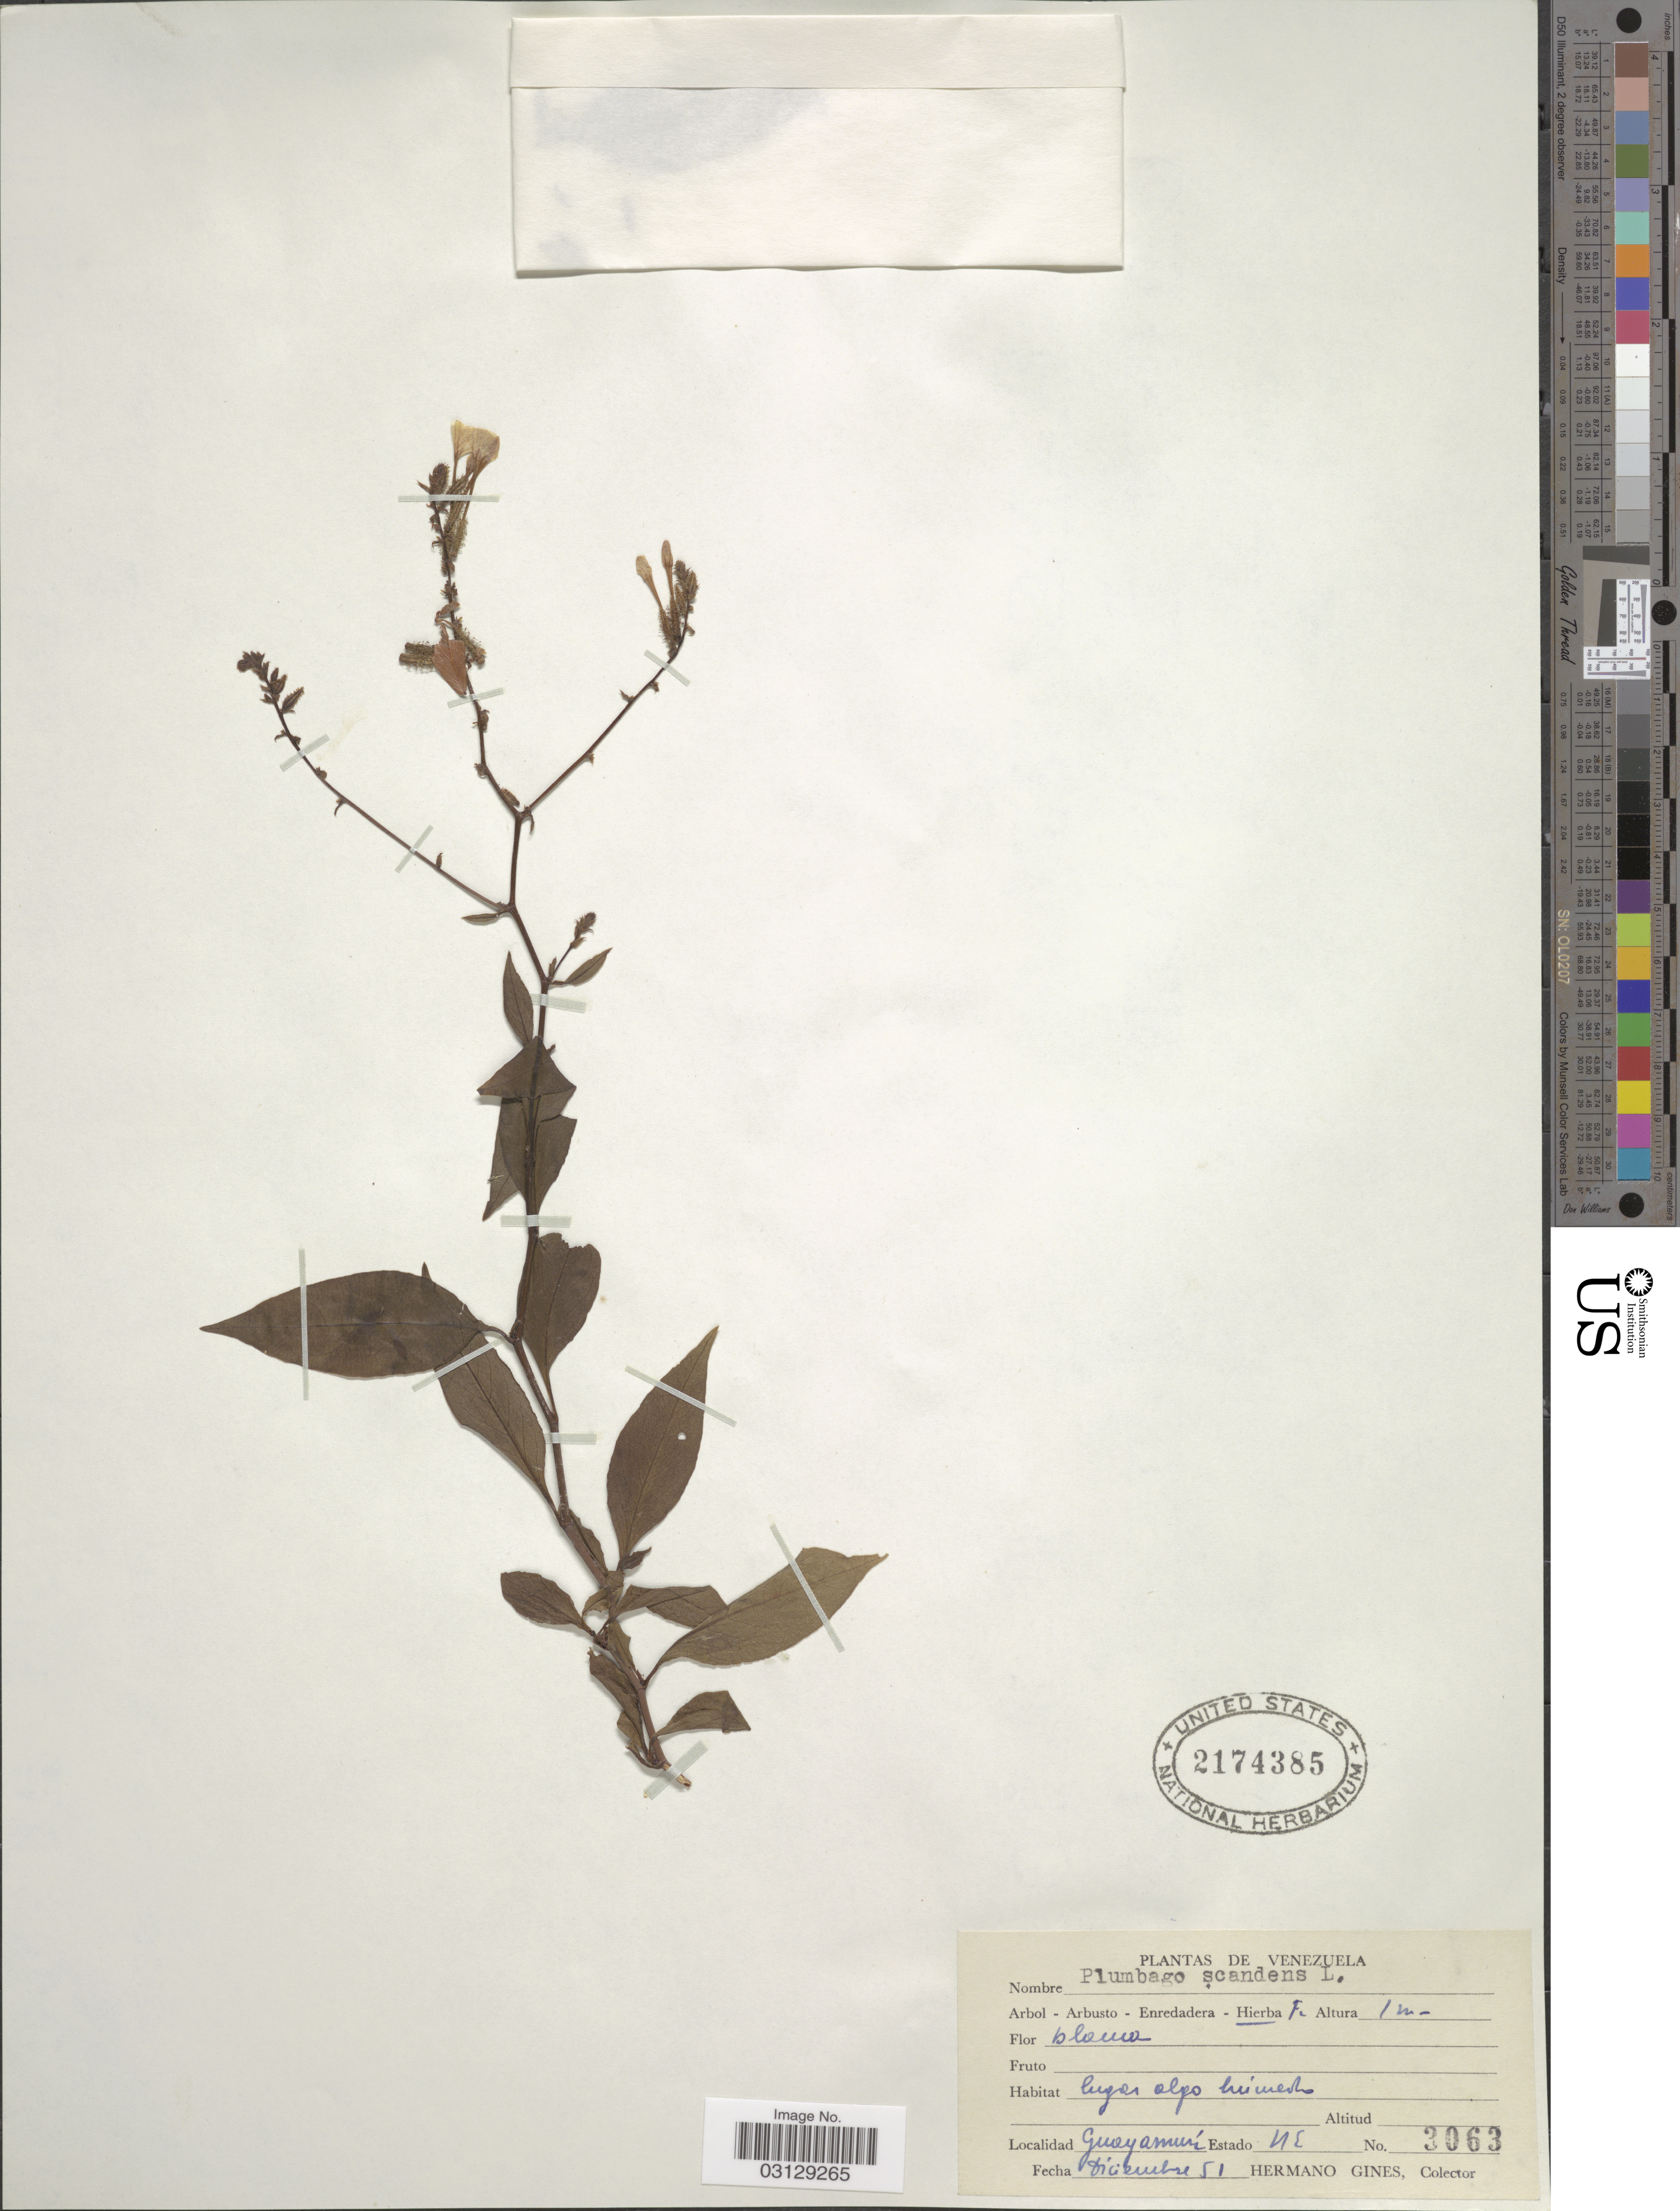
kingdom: Plantae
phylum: Tracheophyta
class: Magnoliopsida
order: Caryophyllales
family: Plumbaginaceae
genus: Plumbago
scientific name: Plumbago scandens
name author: L.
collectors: Bro. Gines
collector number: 3063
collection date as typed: Transcribed d/m/y: /12/51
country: Venezuela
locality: Guayamurí. Estado N. E.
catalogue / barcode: US 2174385